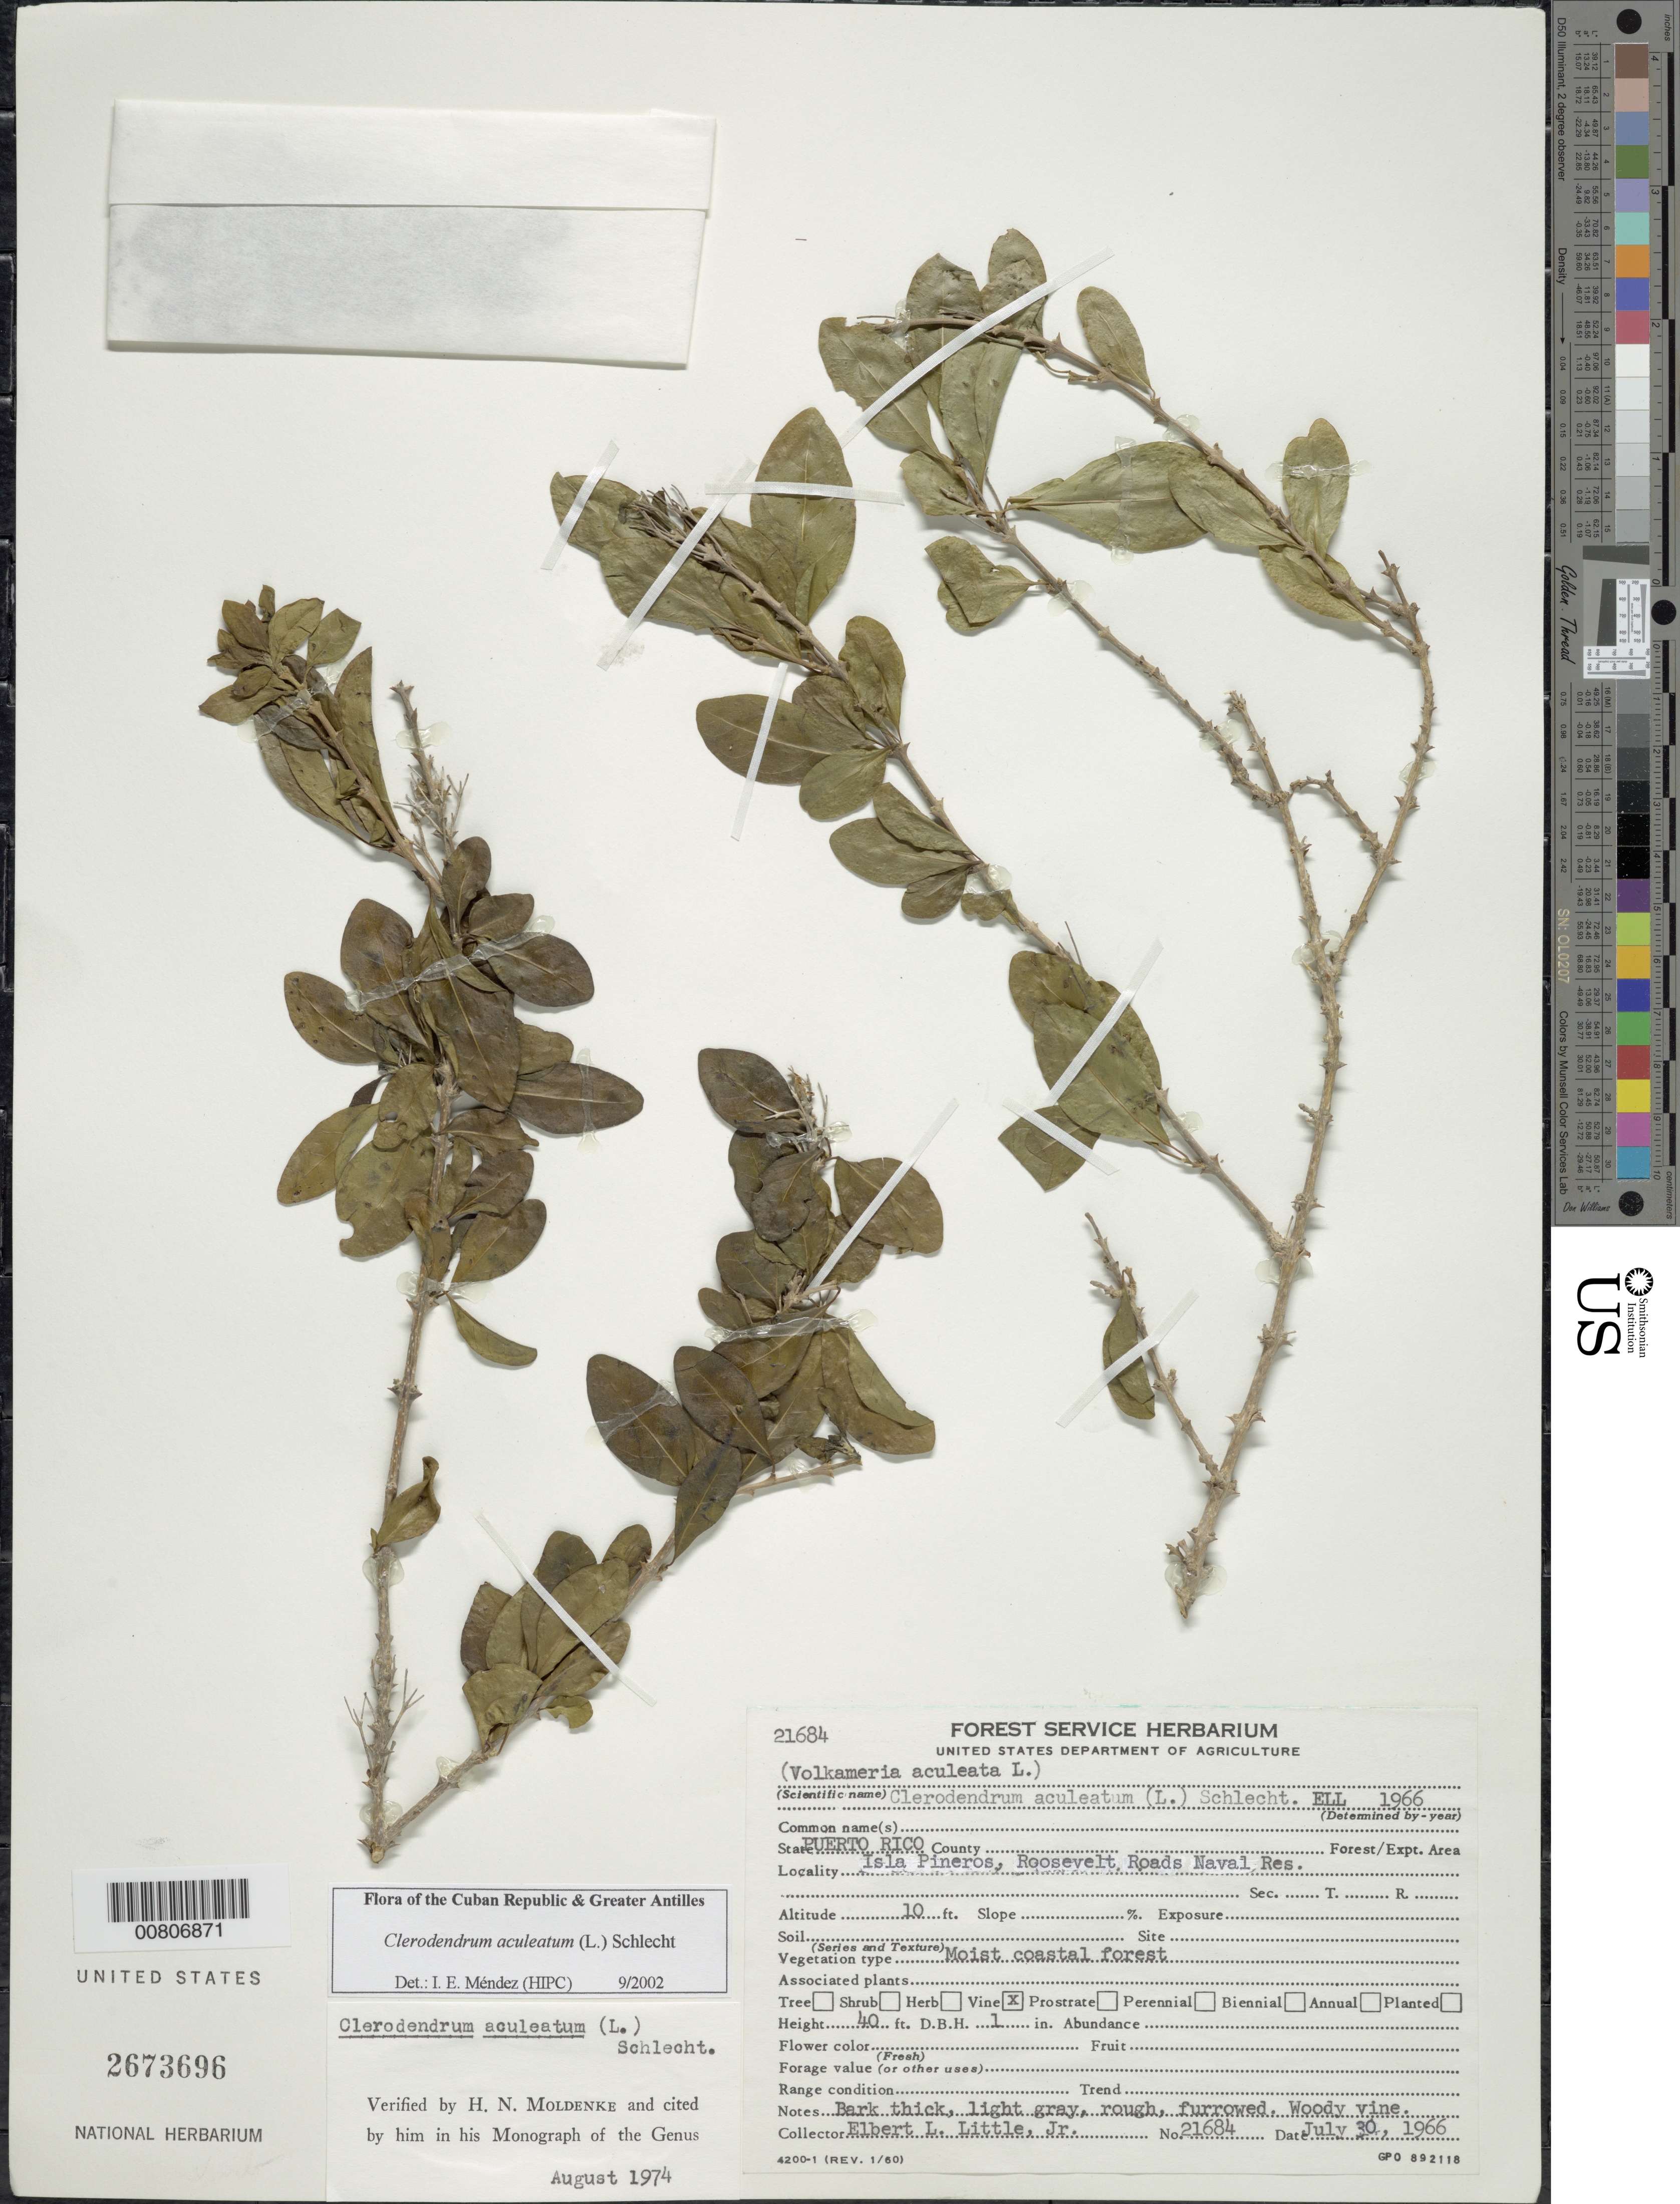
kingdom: Plantae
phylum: Tracheophyta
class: Magnoliopsida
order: Lamiales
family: Lamiaceae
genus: Clerodendrum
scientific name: Clerodendrum aculeatum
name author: (L.) Schltdl.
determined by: Méndez, Isidro E., (HIPC)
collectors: E. L. Little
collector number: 21684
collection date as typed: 30 Jul 1966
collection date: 1966-07-30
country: Puerto Rico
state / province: Ceiba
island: Puerto Rico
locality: Isla Pineros, roosevelt Roads naval res.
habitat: Moist coastal forest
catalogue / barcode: US 2673696